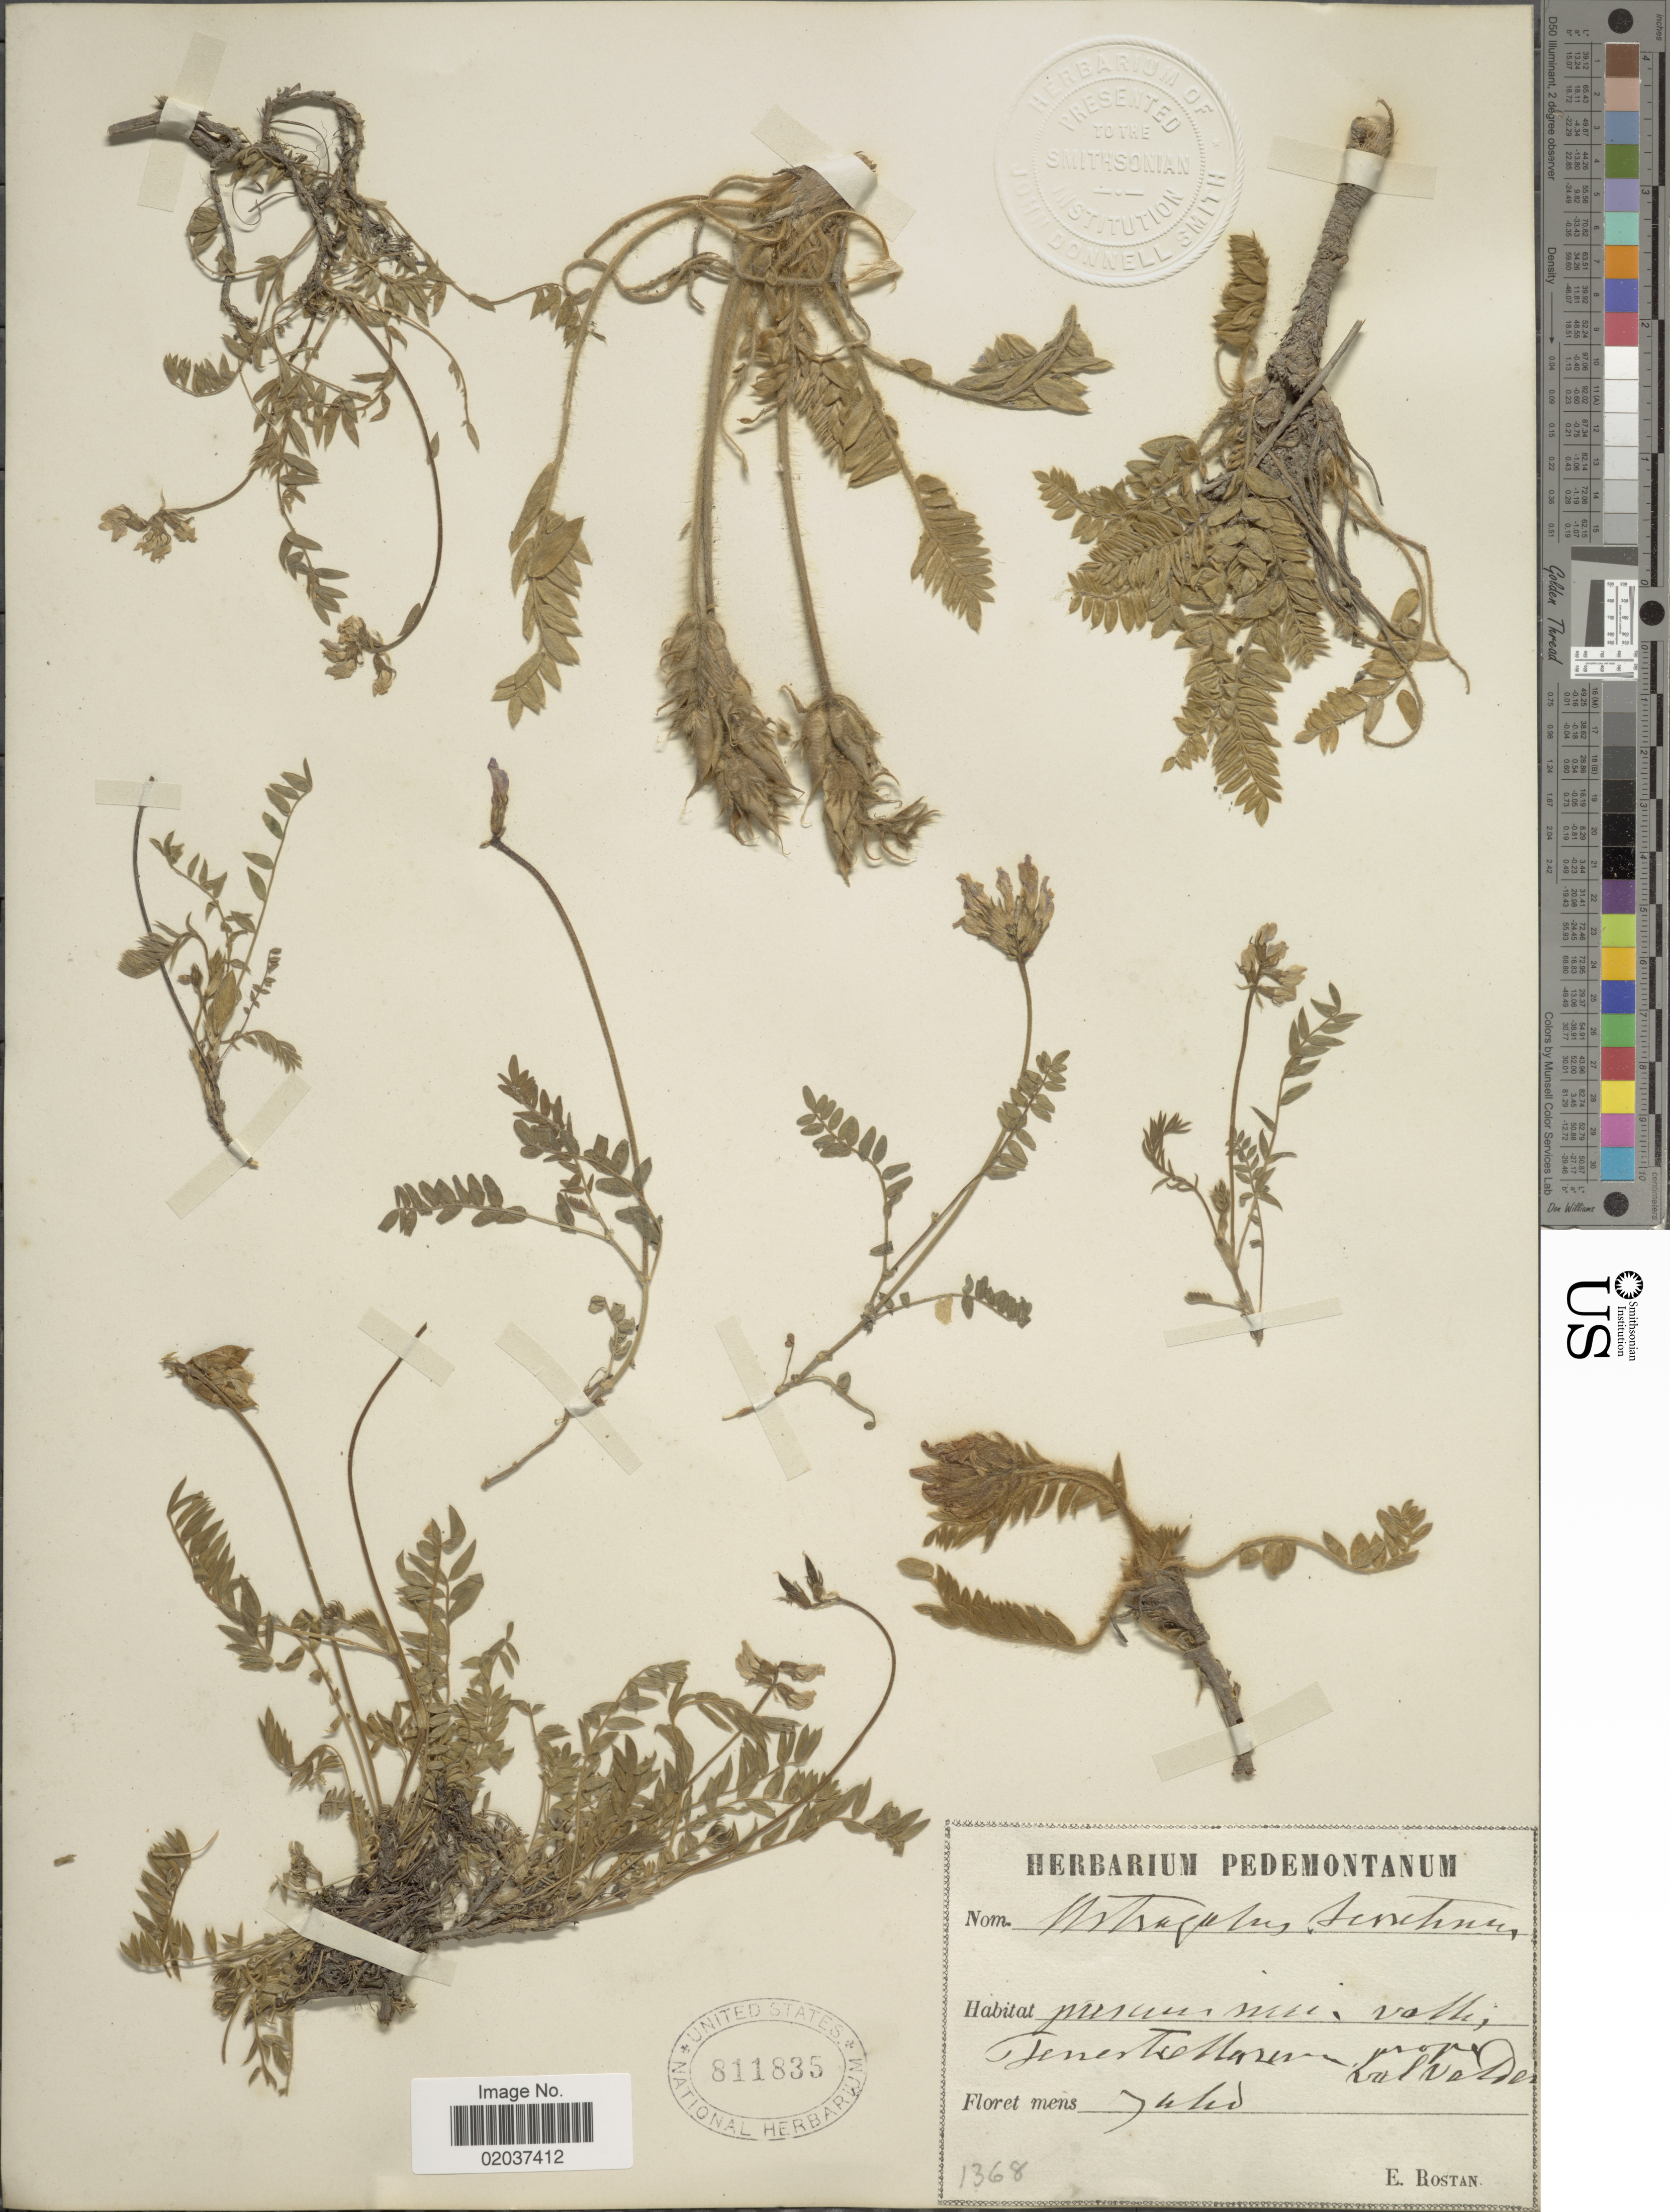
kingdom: Plantae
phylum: Tracheophyta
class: Magnoliopsida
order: Fabales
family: Fabaceae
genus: Astragalus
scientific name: Astragalus serotinus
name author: A. Gray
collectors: E. Rostan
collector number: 1368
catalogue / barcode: US 811835